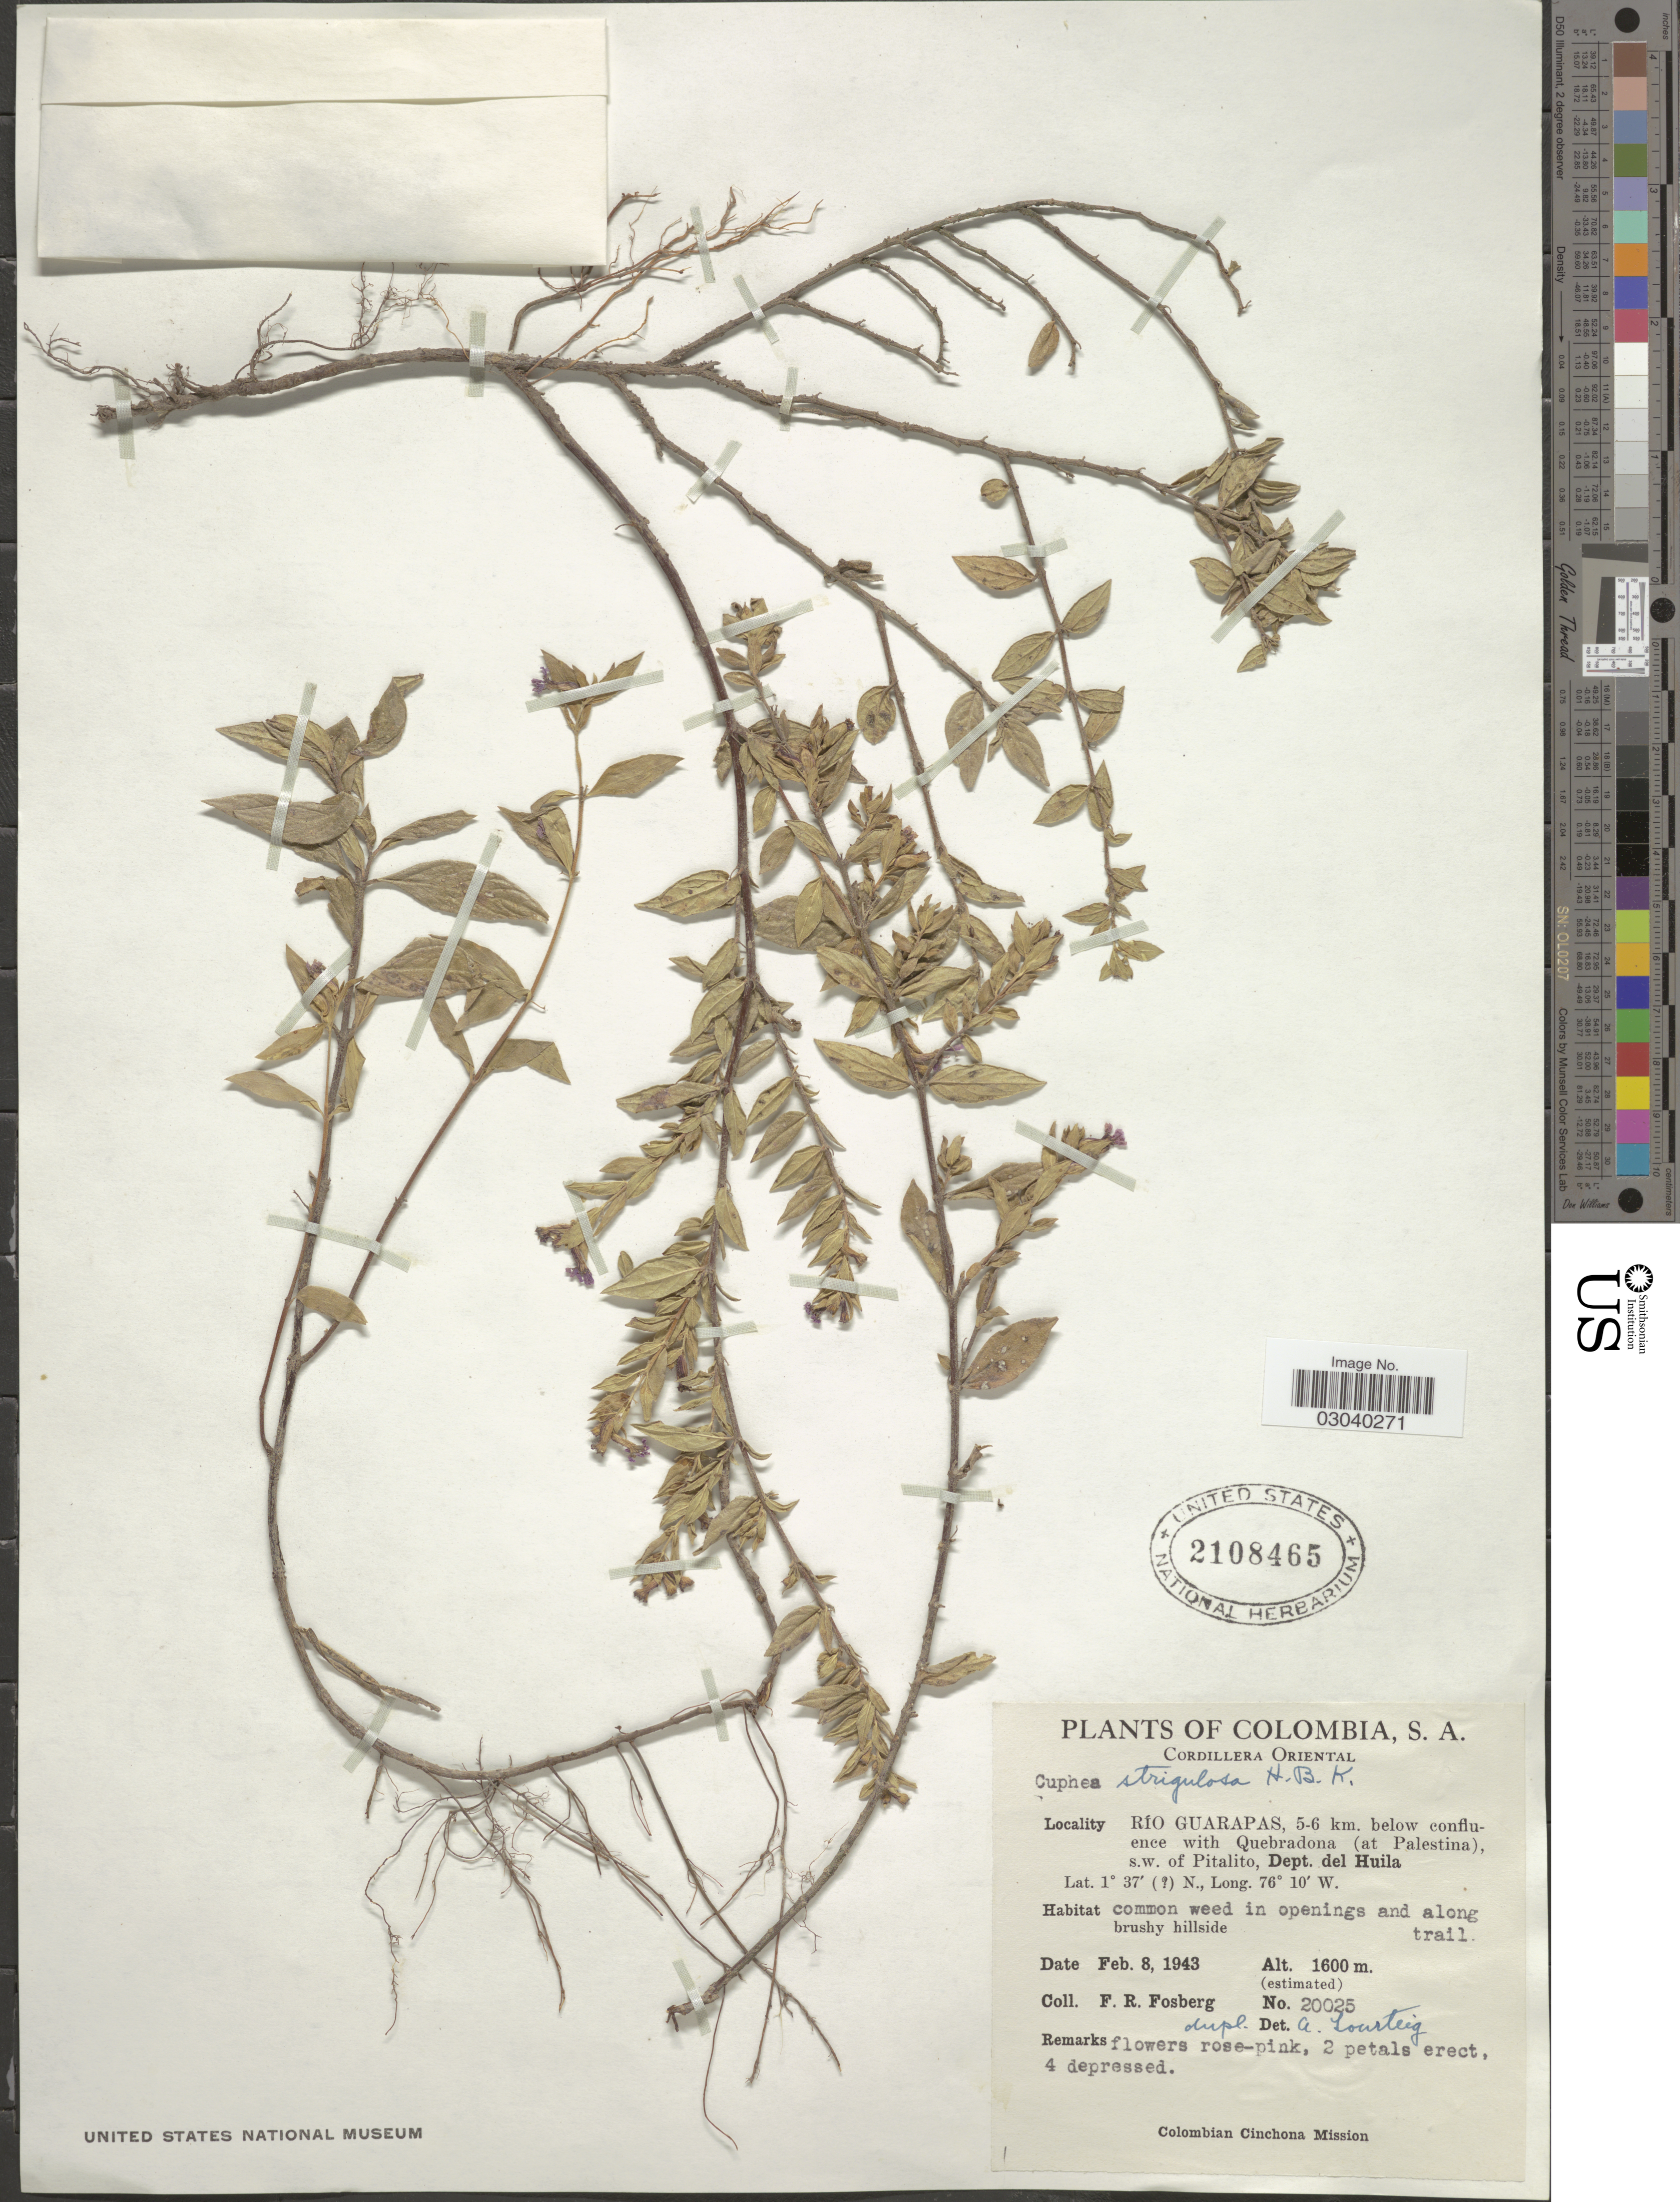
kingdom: Plantae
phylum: Tracheophyta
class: Magnoliopsida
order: Myrtales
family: Lythraceae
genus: Cuphea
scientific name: Cuphea strigulosa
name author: Kunth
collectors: F. R. Fosberg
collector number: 20025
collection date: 1943-02-08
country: Colombia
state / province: Huila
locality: Cordillera Oriental, Río Guarapas, 5-6 km. below confluence with Quebradona (at Palestina), s.w. of Pitalito, Dept. del Huila.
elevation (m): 1600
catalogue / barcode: US 2108465